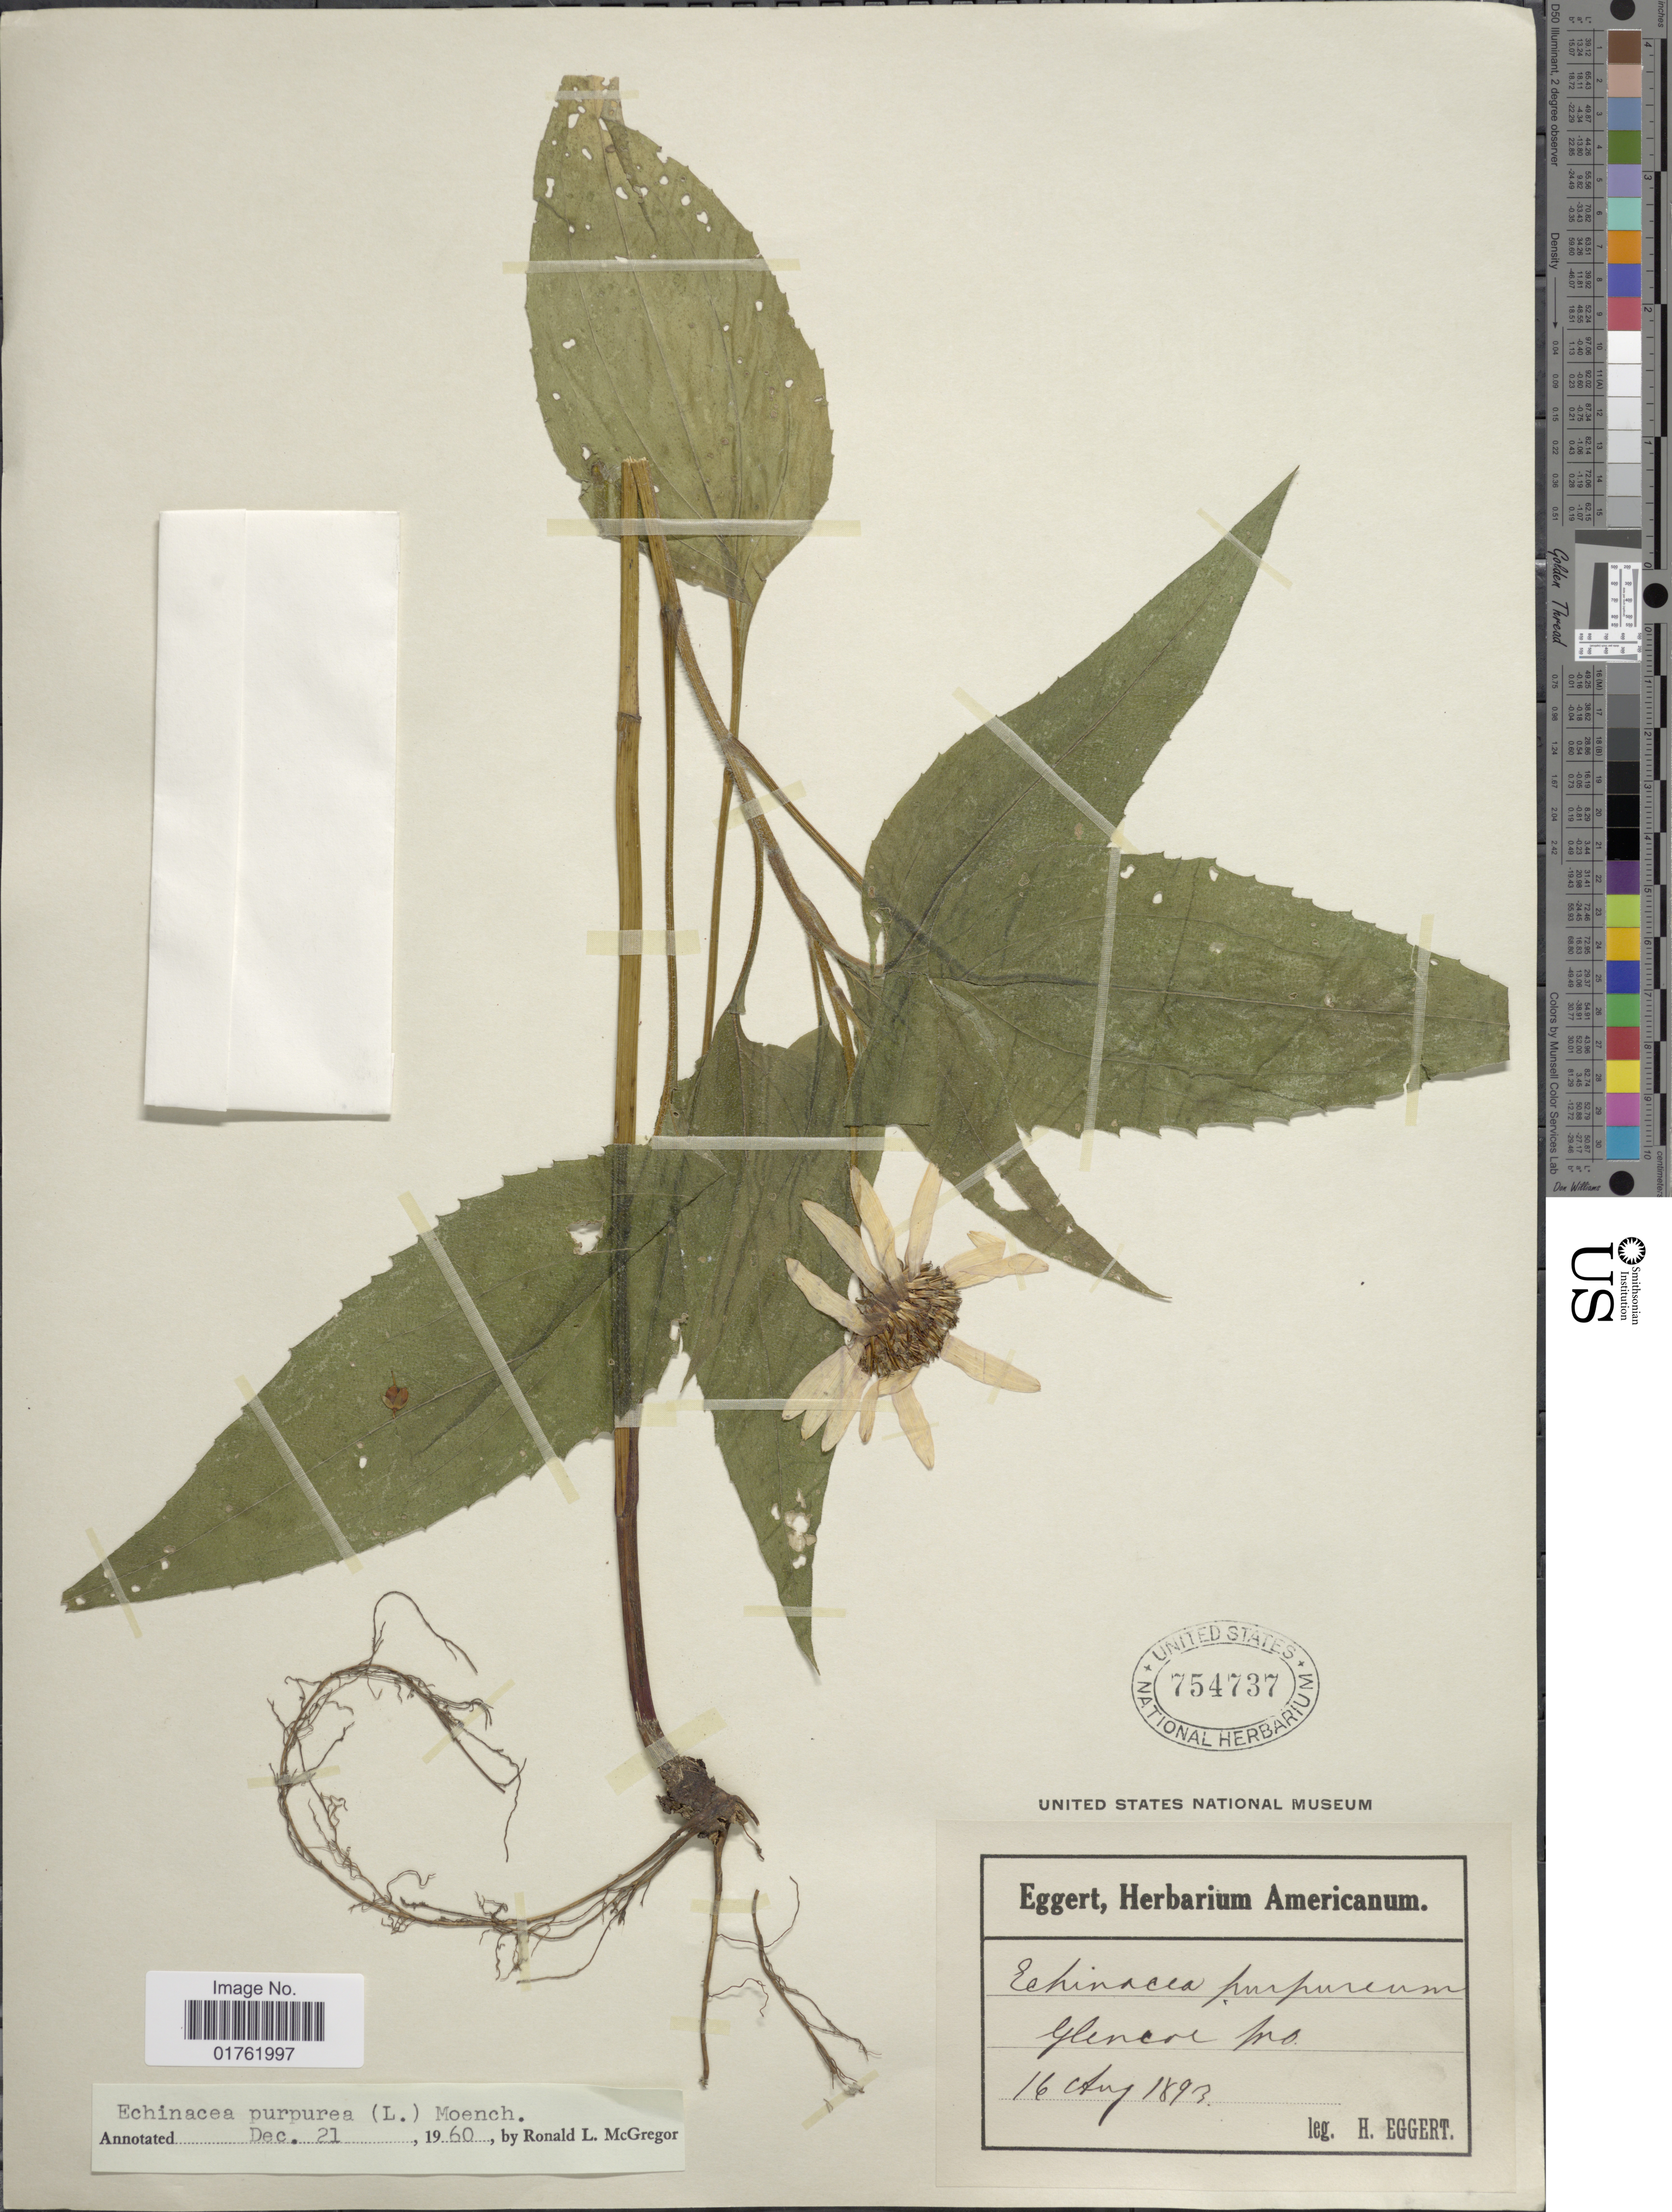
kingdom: Plantae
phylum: Tracheophyta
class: Magnoliopsida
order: Asterales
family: Asteraceae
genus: Echinacea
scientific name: Echinacea purpurea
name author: (L.) Moench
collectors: H. Eggert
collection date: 1893-08-16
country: United States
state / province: Missouri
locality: Glencoe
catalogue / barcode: US 754737